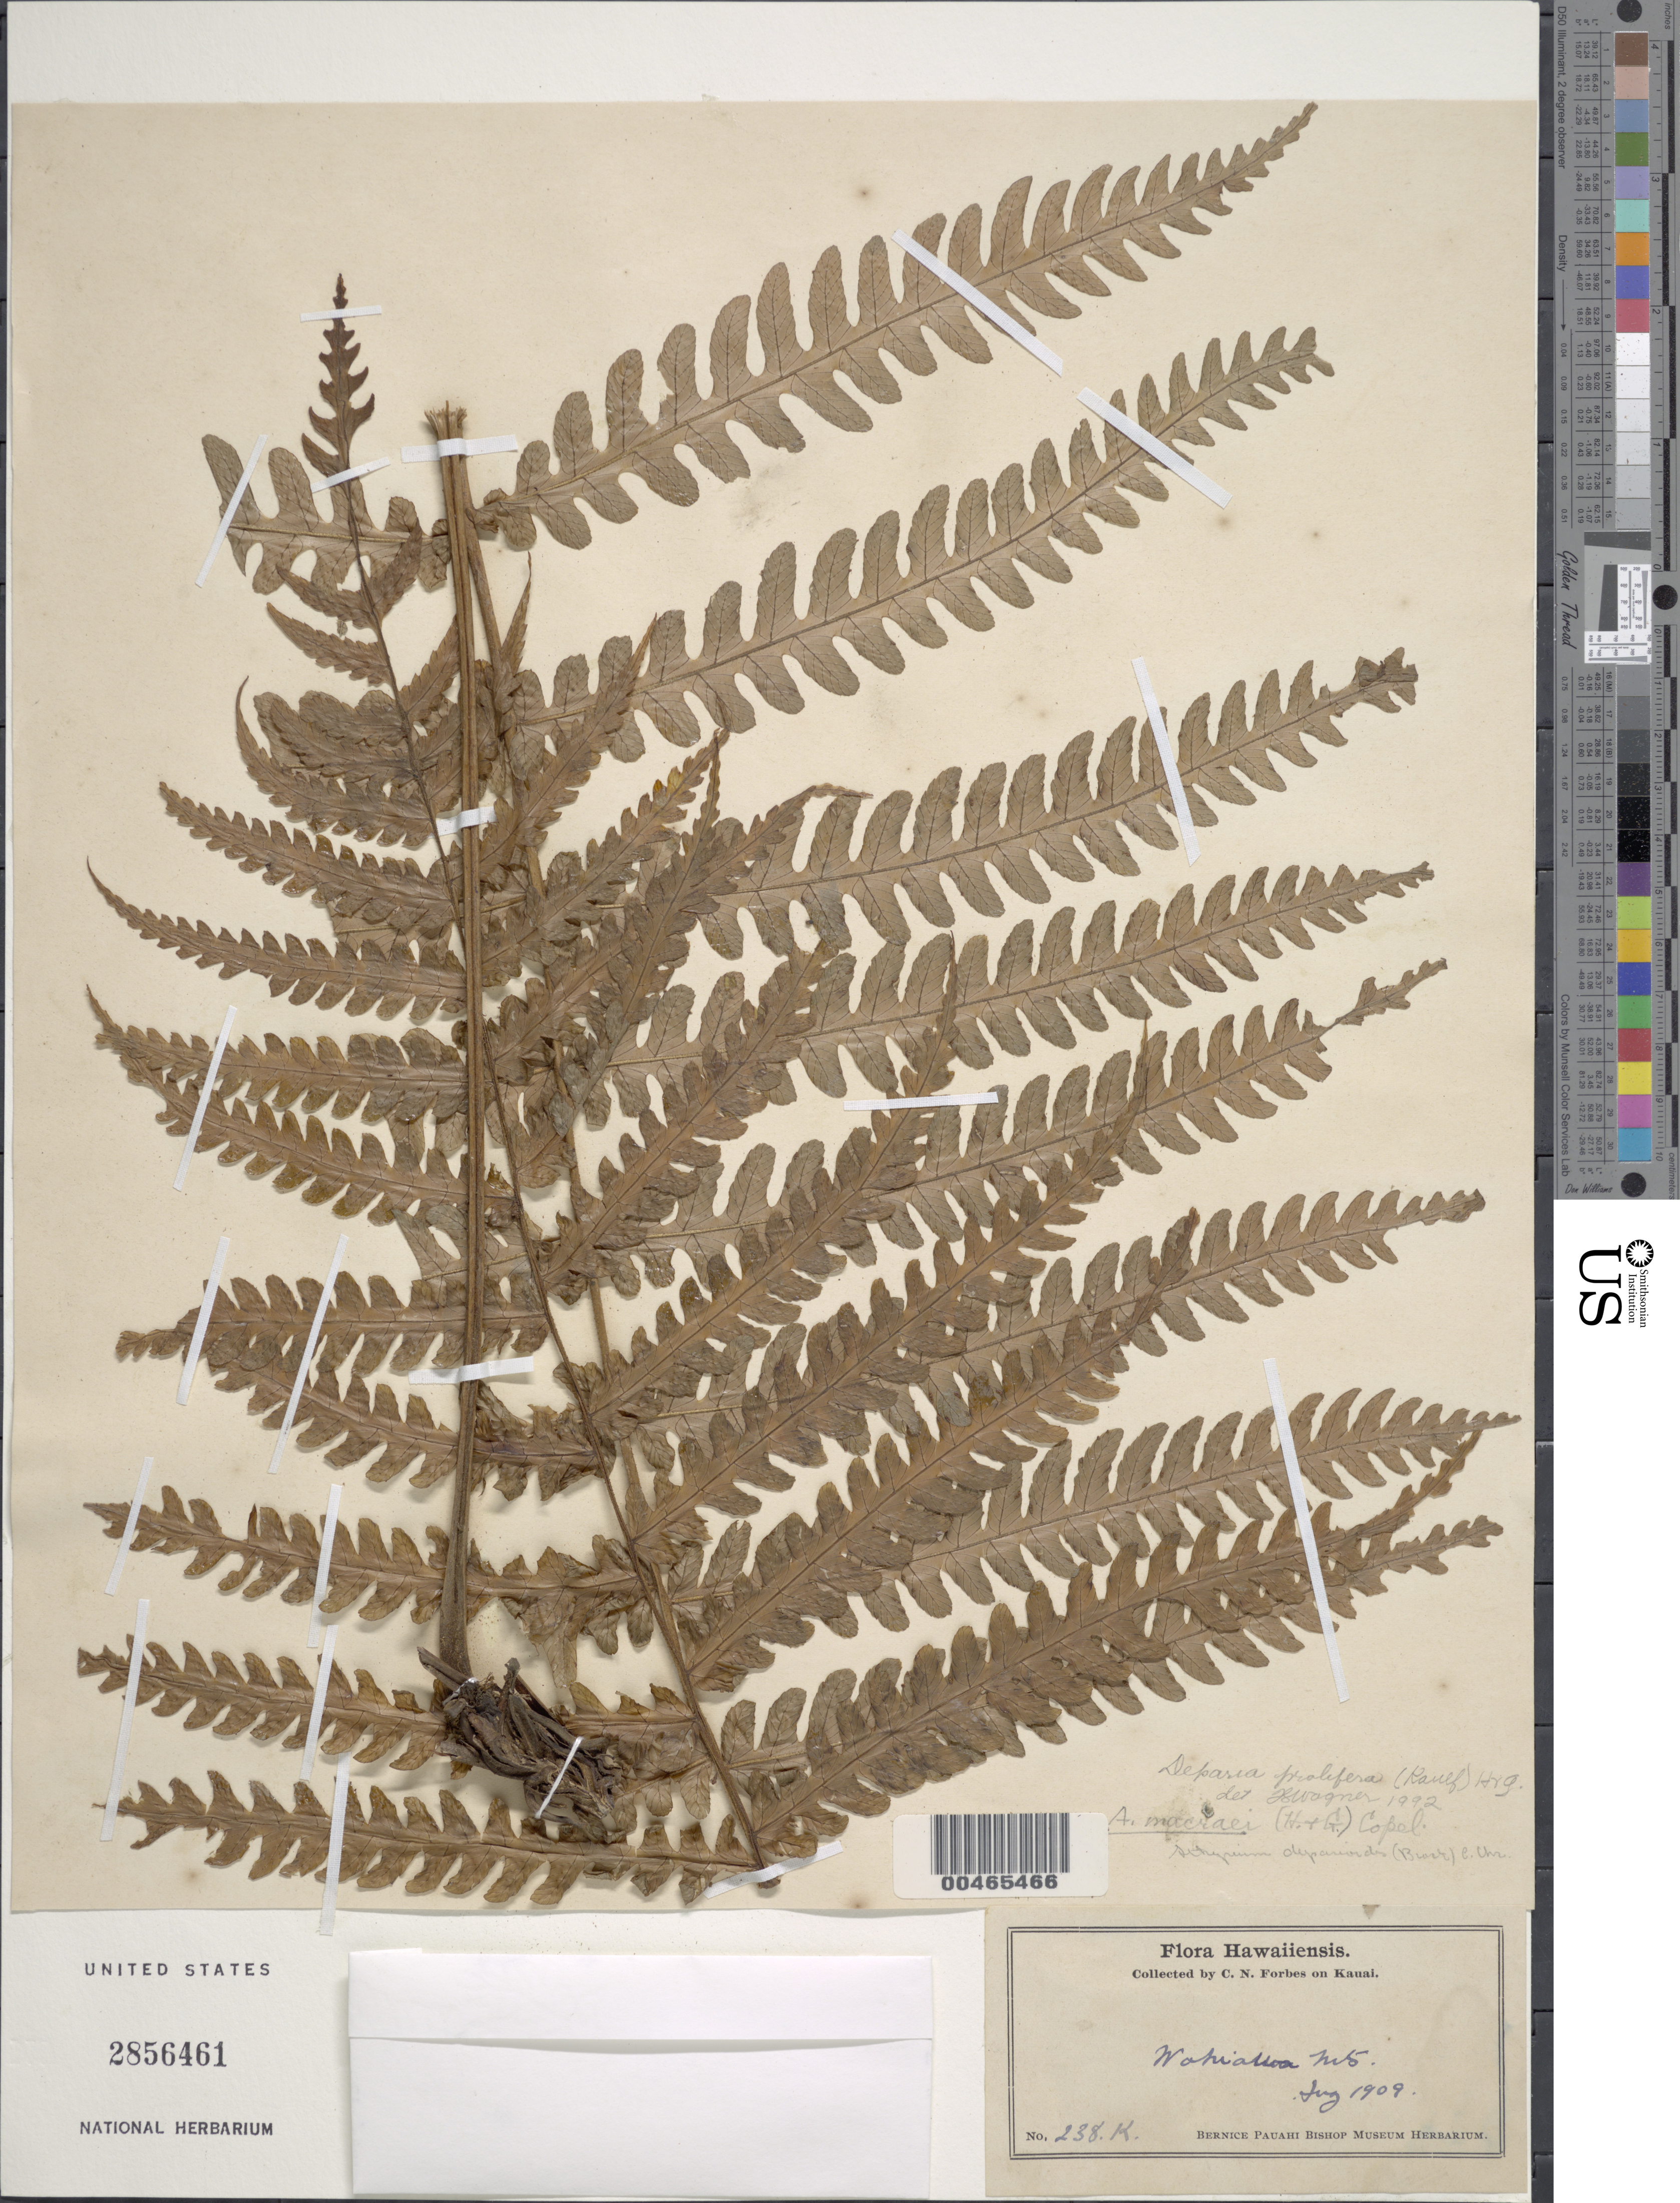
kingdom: Plantae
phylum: Tracheophyta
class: Polypodiopsida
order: Polypodiales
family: Athyriaceae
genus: Deparia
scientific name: Deparia prolifera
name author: (Kaulf.) Hook. & Grev.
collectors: C. N. Forbes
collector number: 238.K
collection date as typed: Aug 1909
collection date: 1909-08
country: United States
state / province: Hawaii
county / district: Kauai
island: Kaua'i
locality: Wahialoa Mountains, Kauai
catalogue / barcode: US 2856461